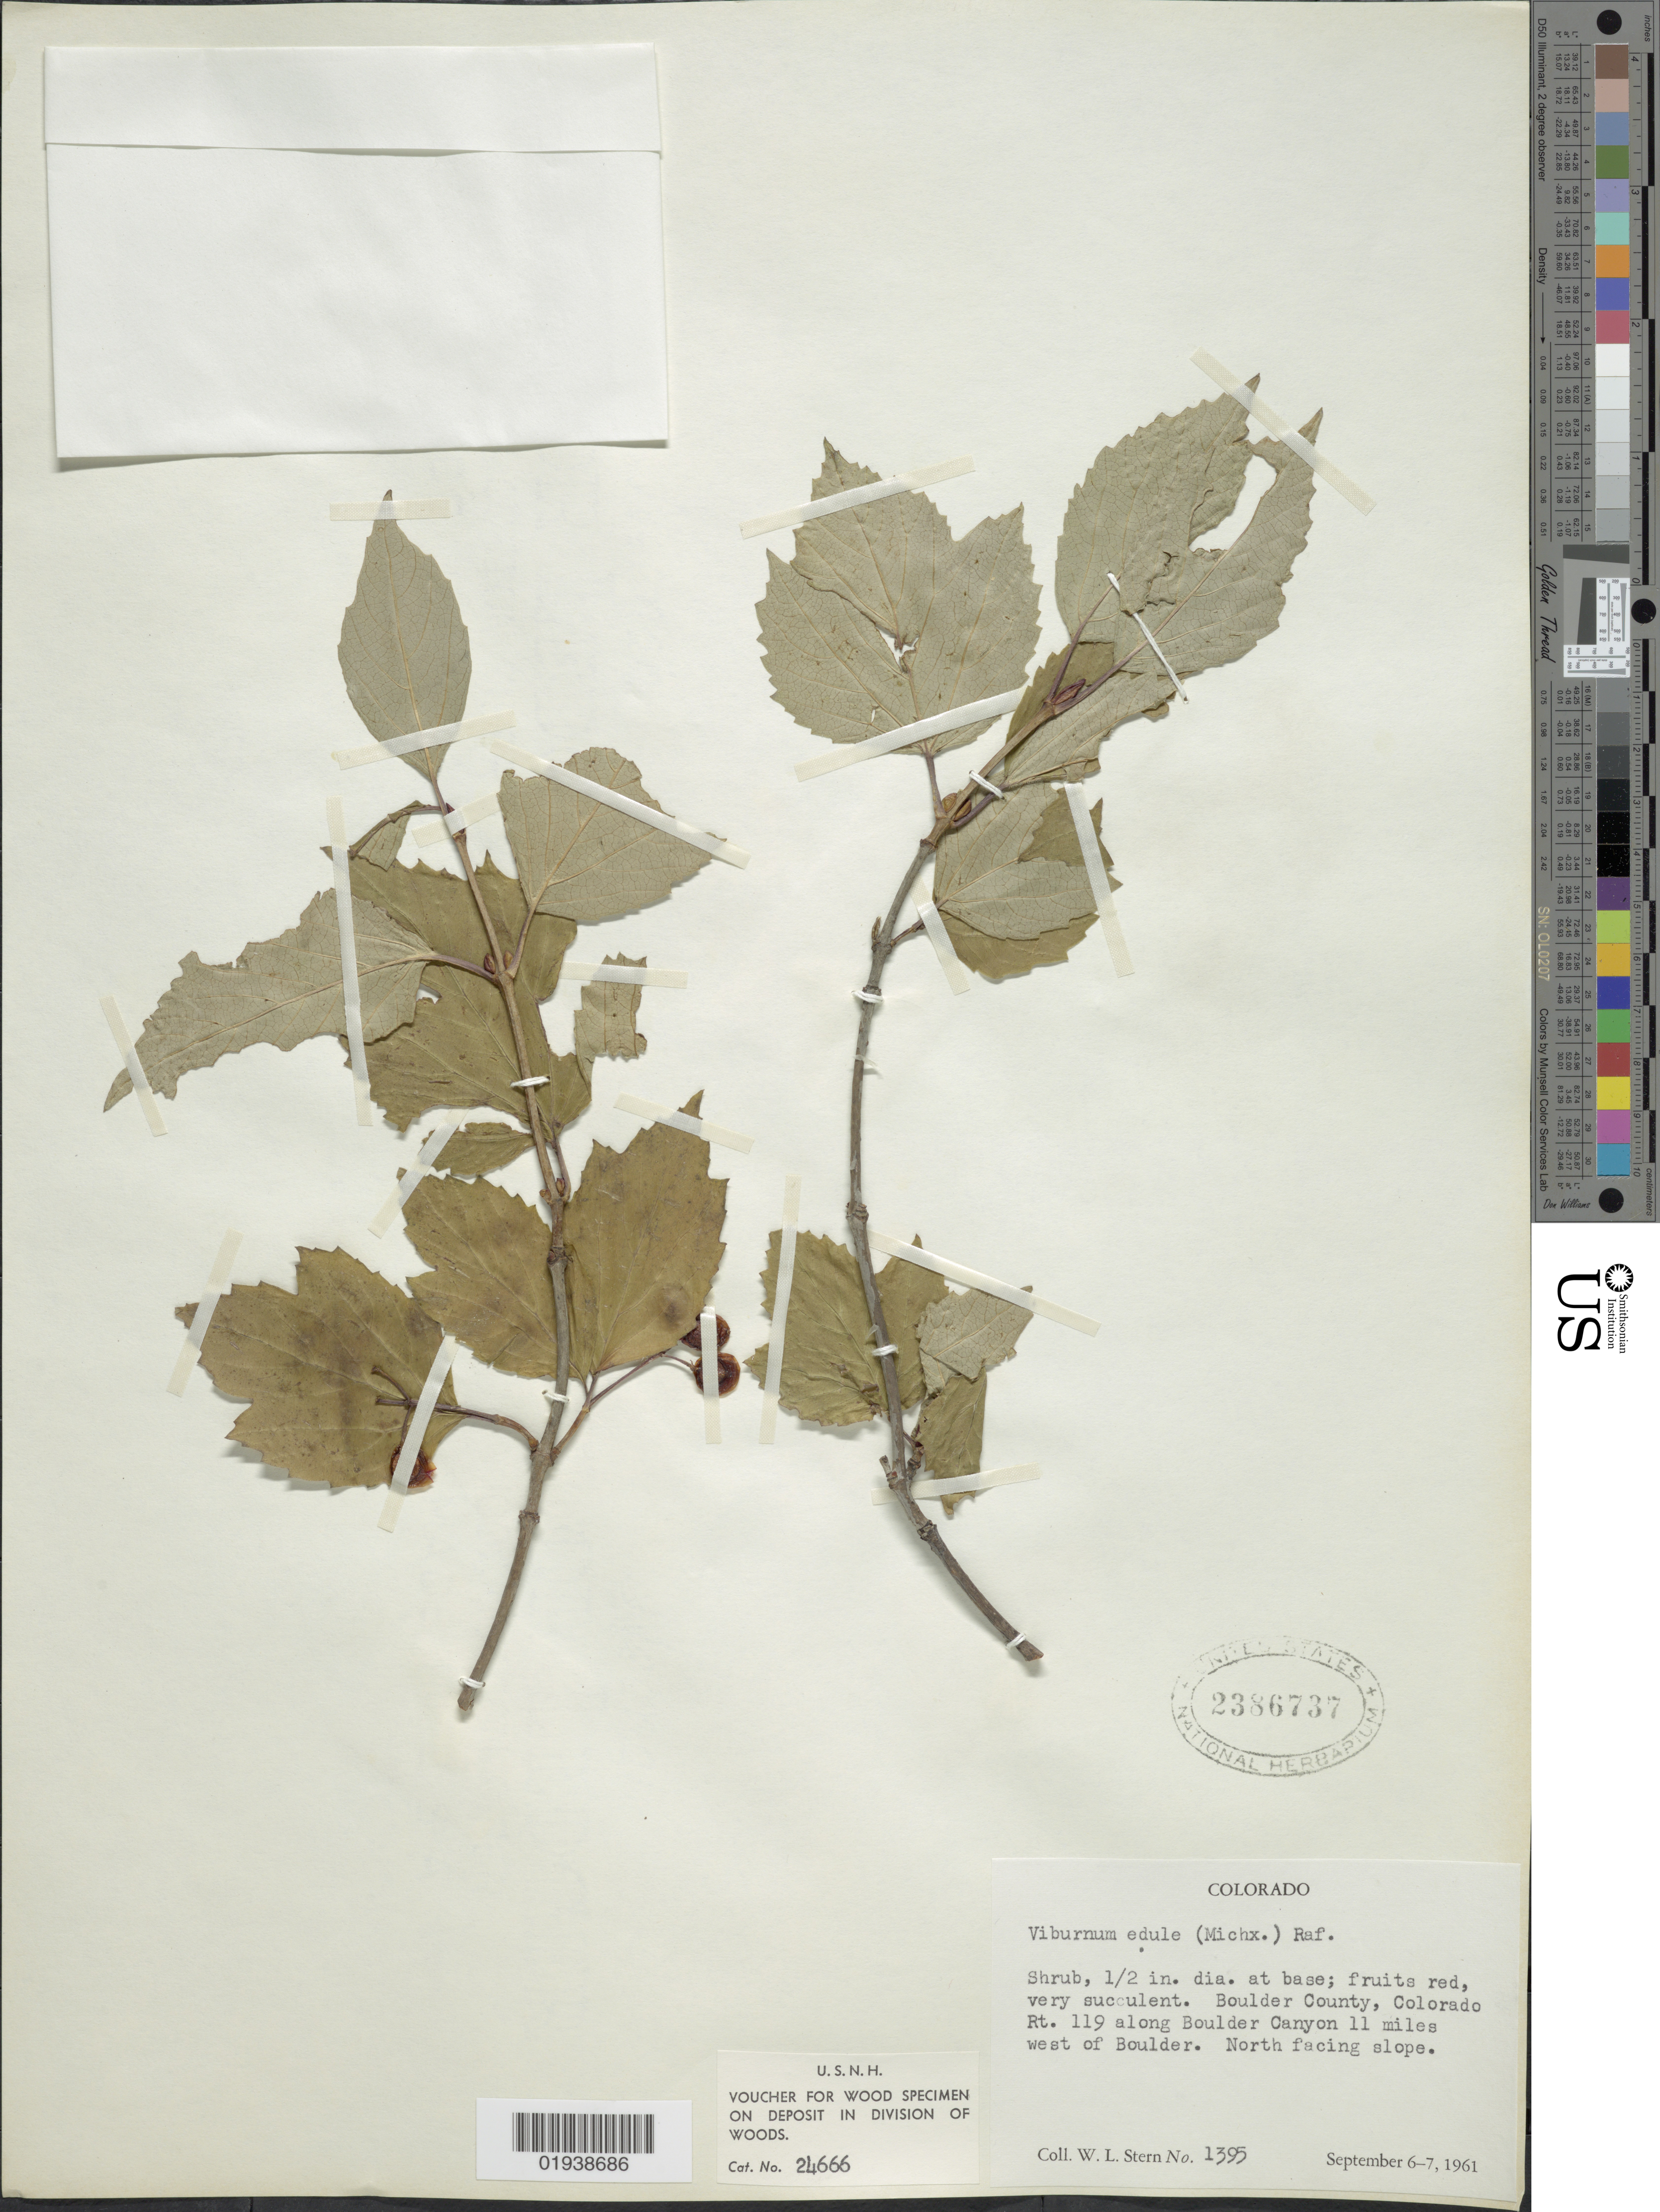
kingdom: Plantae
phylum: Tracheophyta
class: Magnoliopsida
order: Dipsacales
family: Viburnaceae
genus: Viburnum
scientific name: Viburnum edule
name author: (Michx.) Raf.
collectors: W. L. Stern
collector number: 1395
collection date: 1961-09-06/1961-09-07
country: United States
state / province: Colorado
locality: Boulder County, Colorado Rt. 119 along Boulder Canyon 11 miles west of Boulder. North facing slope.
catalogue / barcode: US 2386737